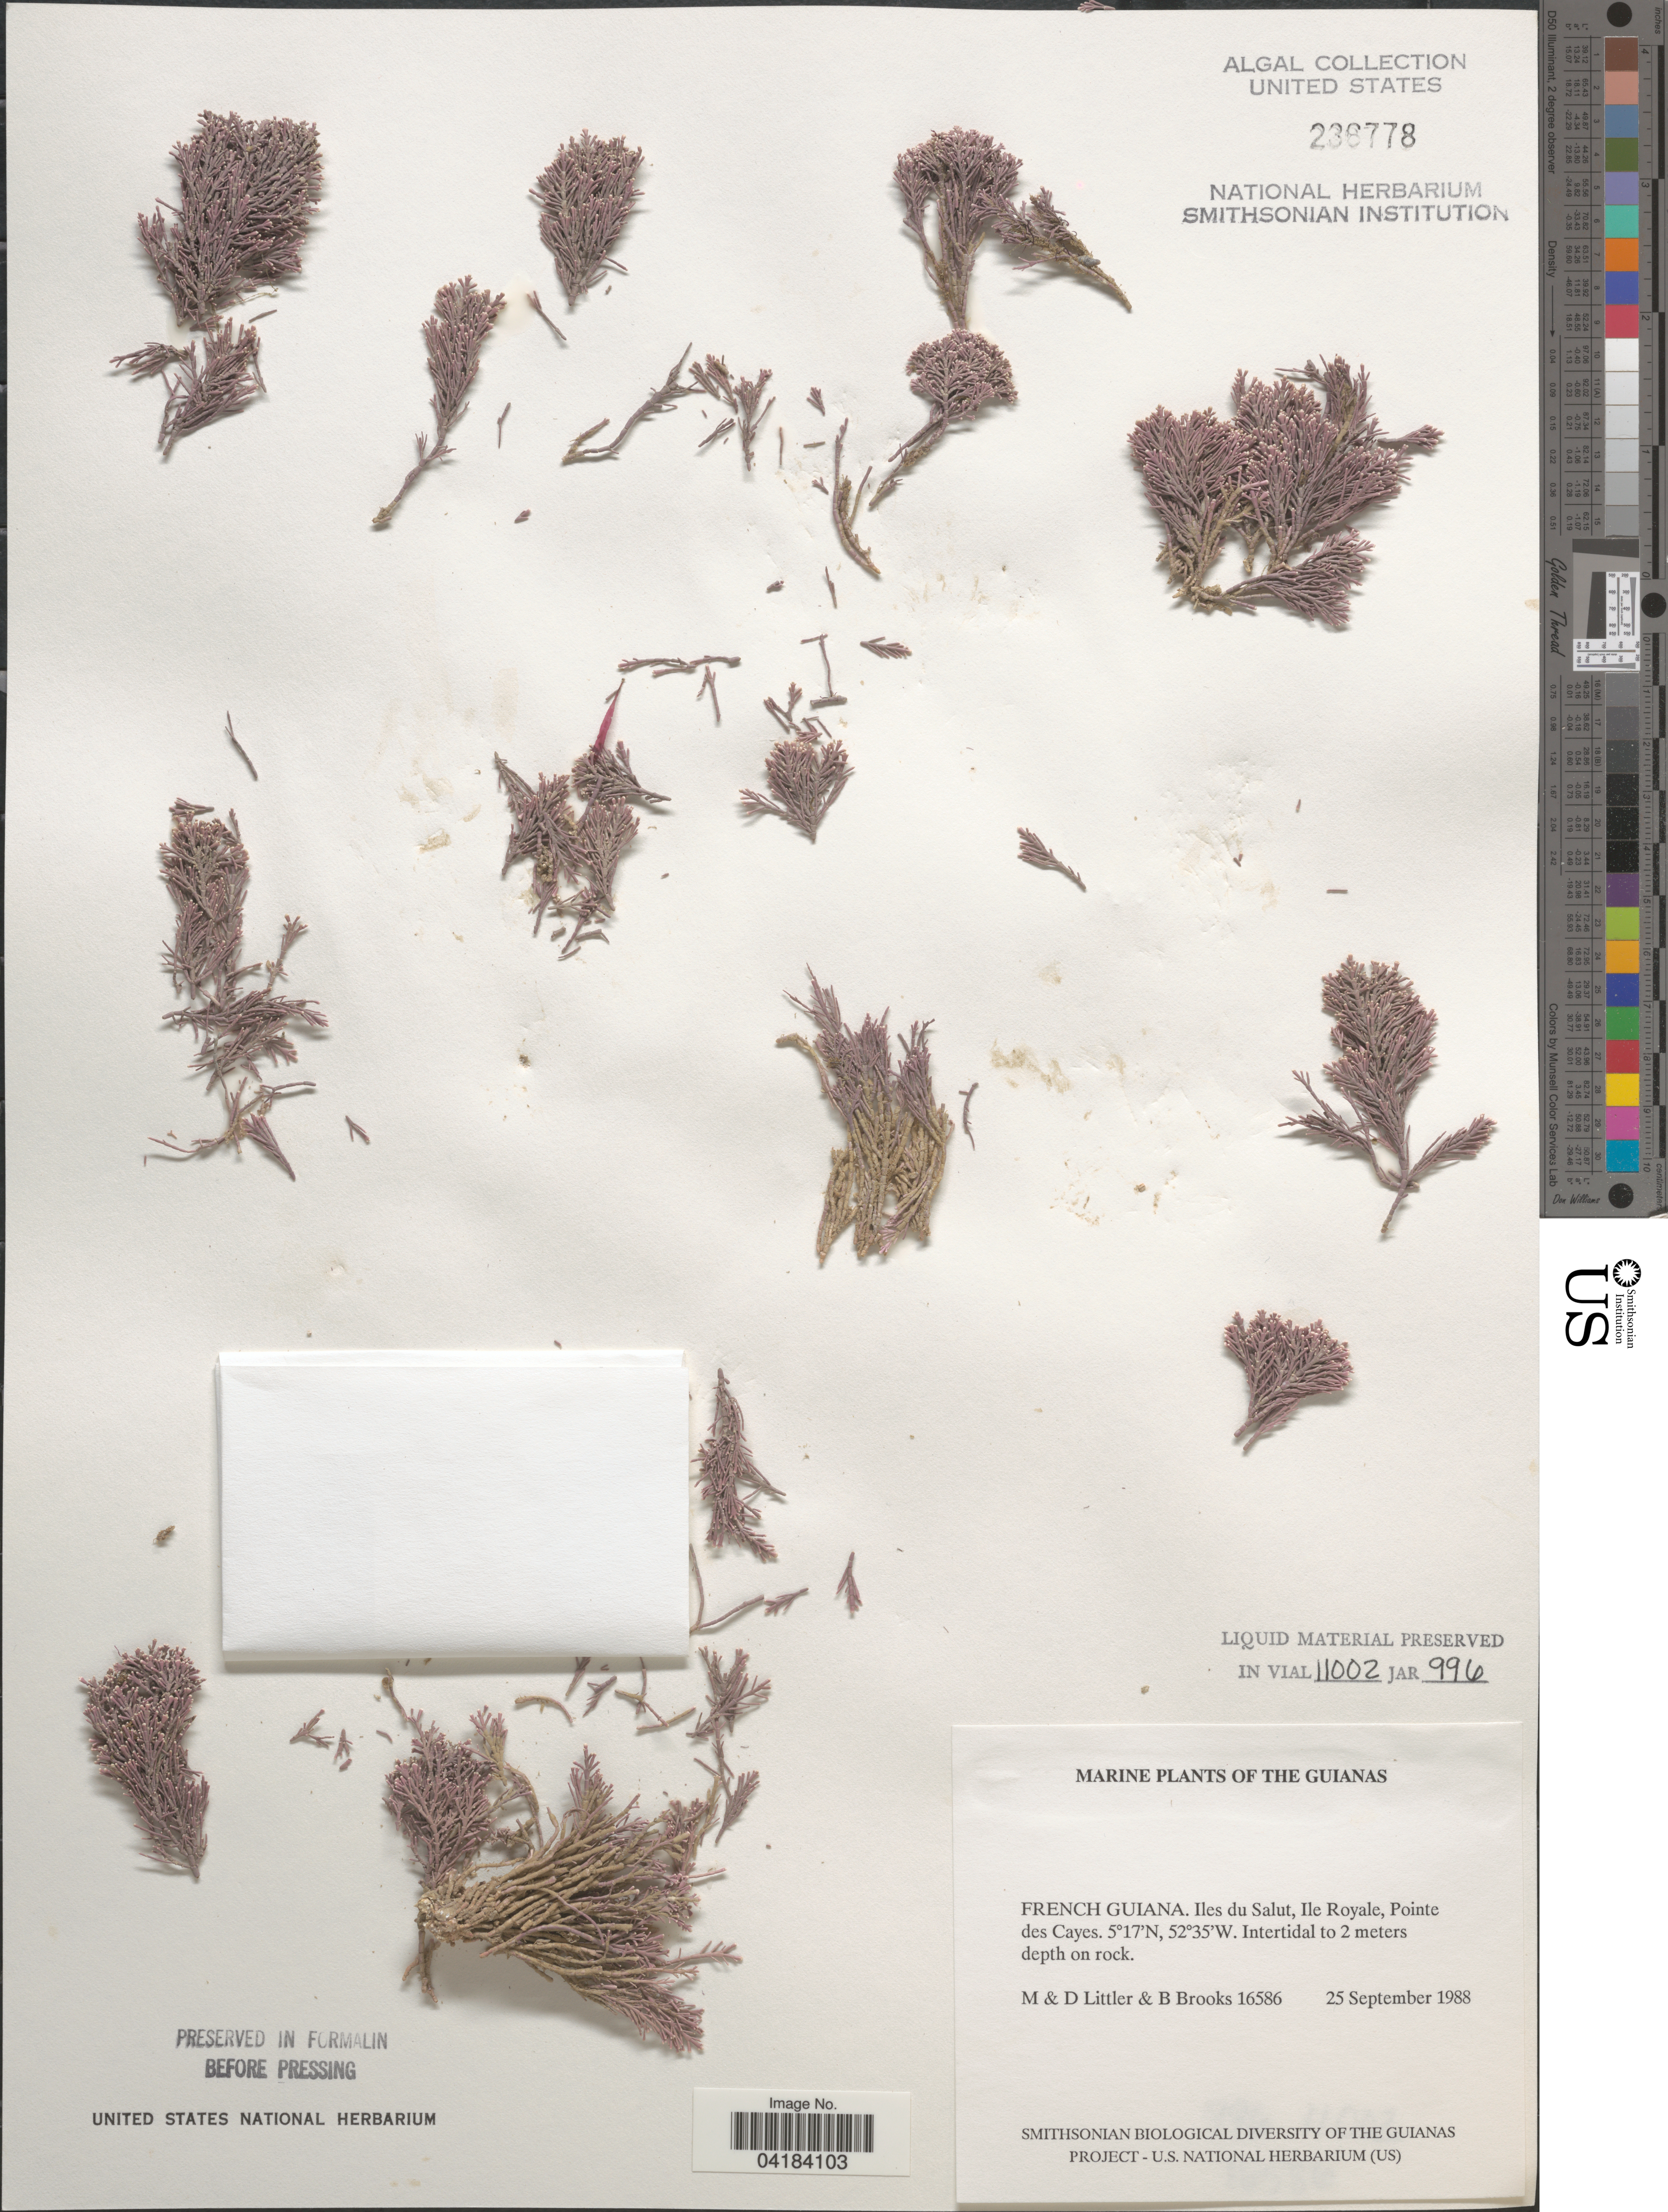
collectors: M. Littler, D. S. Littler & B. Brooks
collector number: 16586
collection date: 1988-09-25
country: French Guiana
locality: Iles du Salut, Ile Royale, Pointe des Cayes.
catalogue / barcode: US 236778